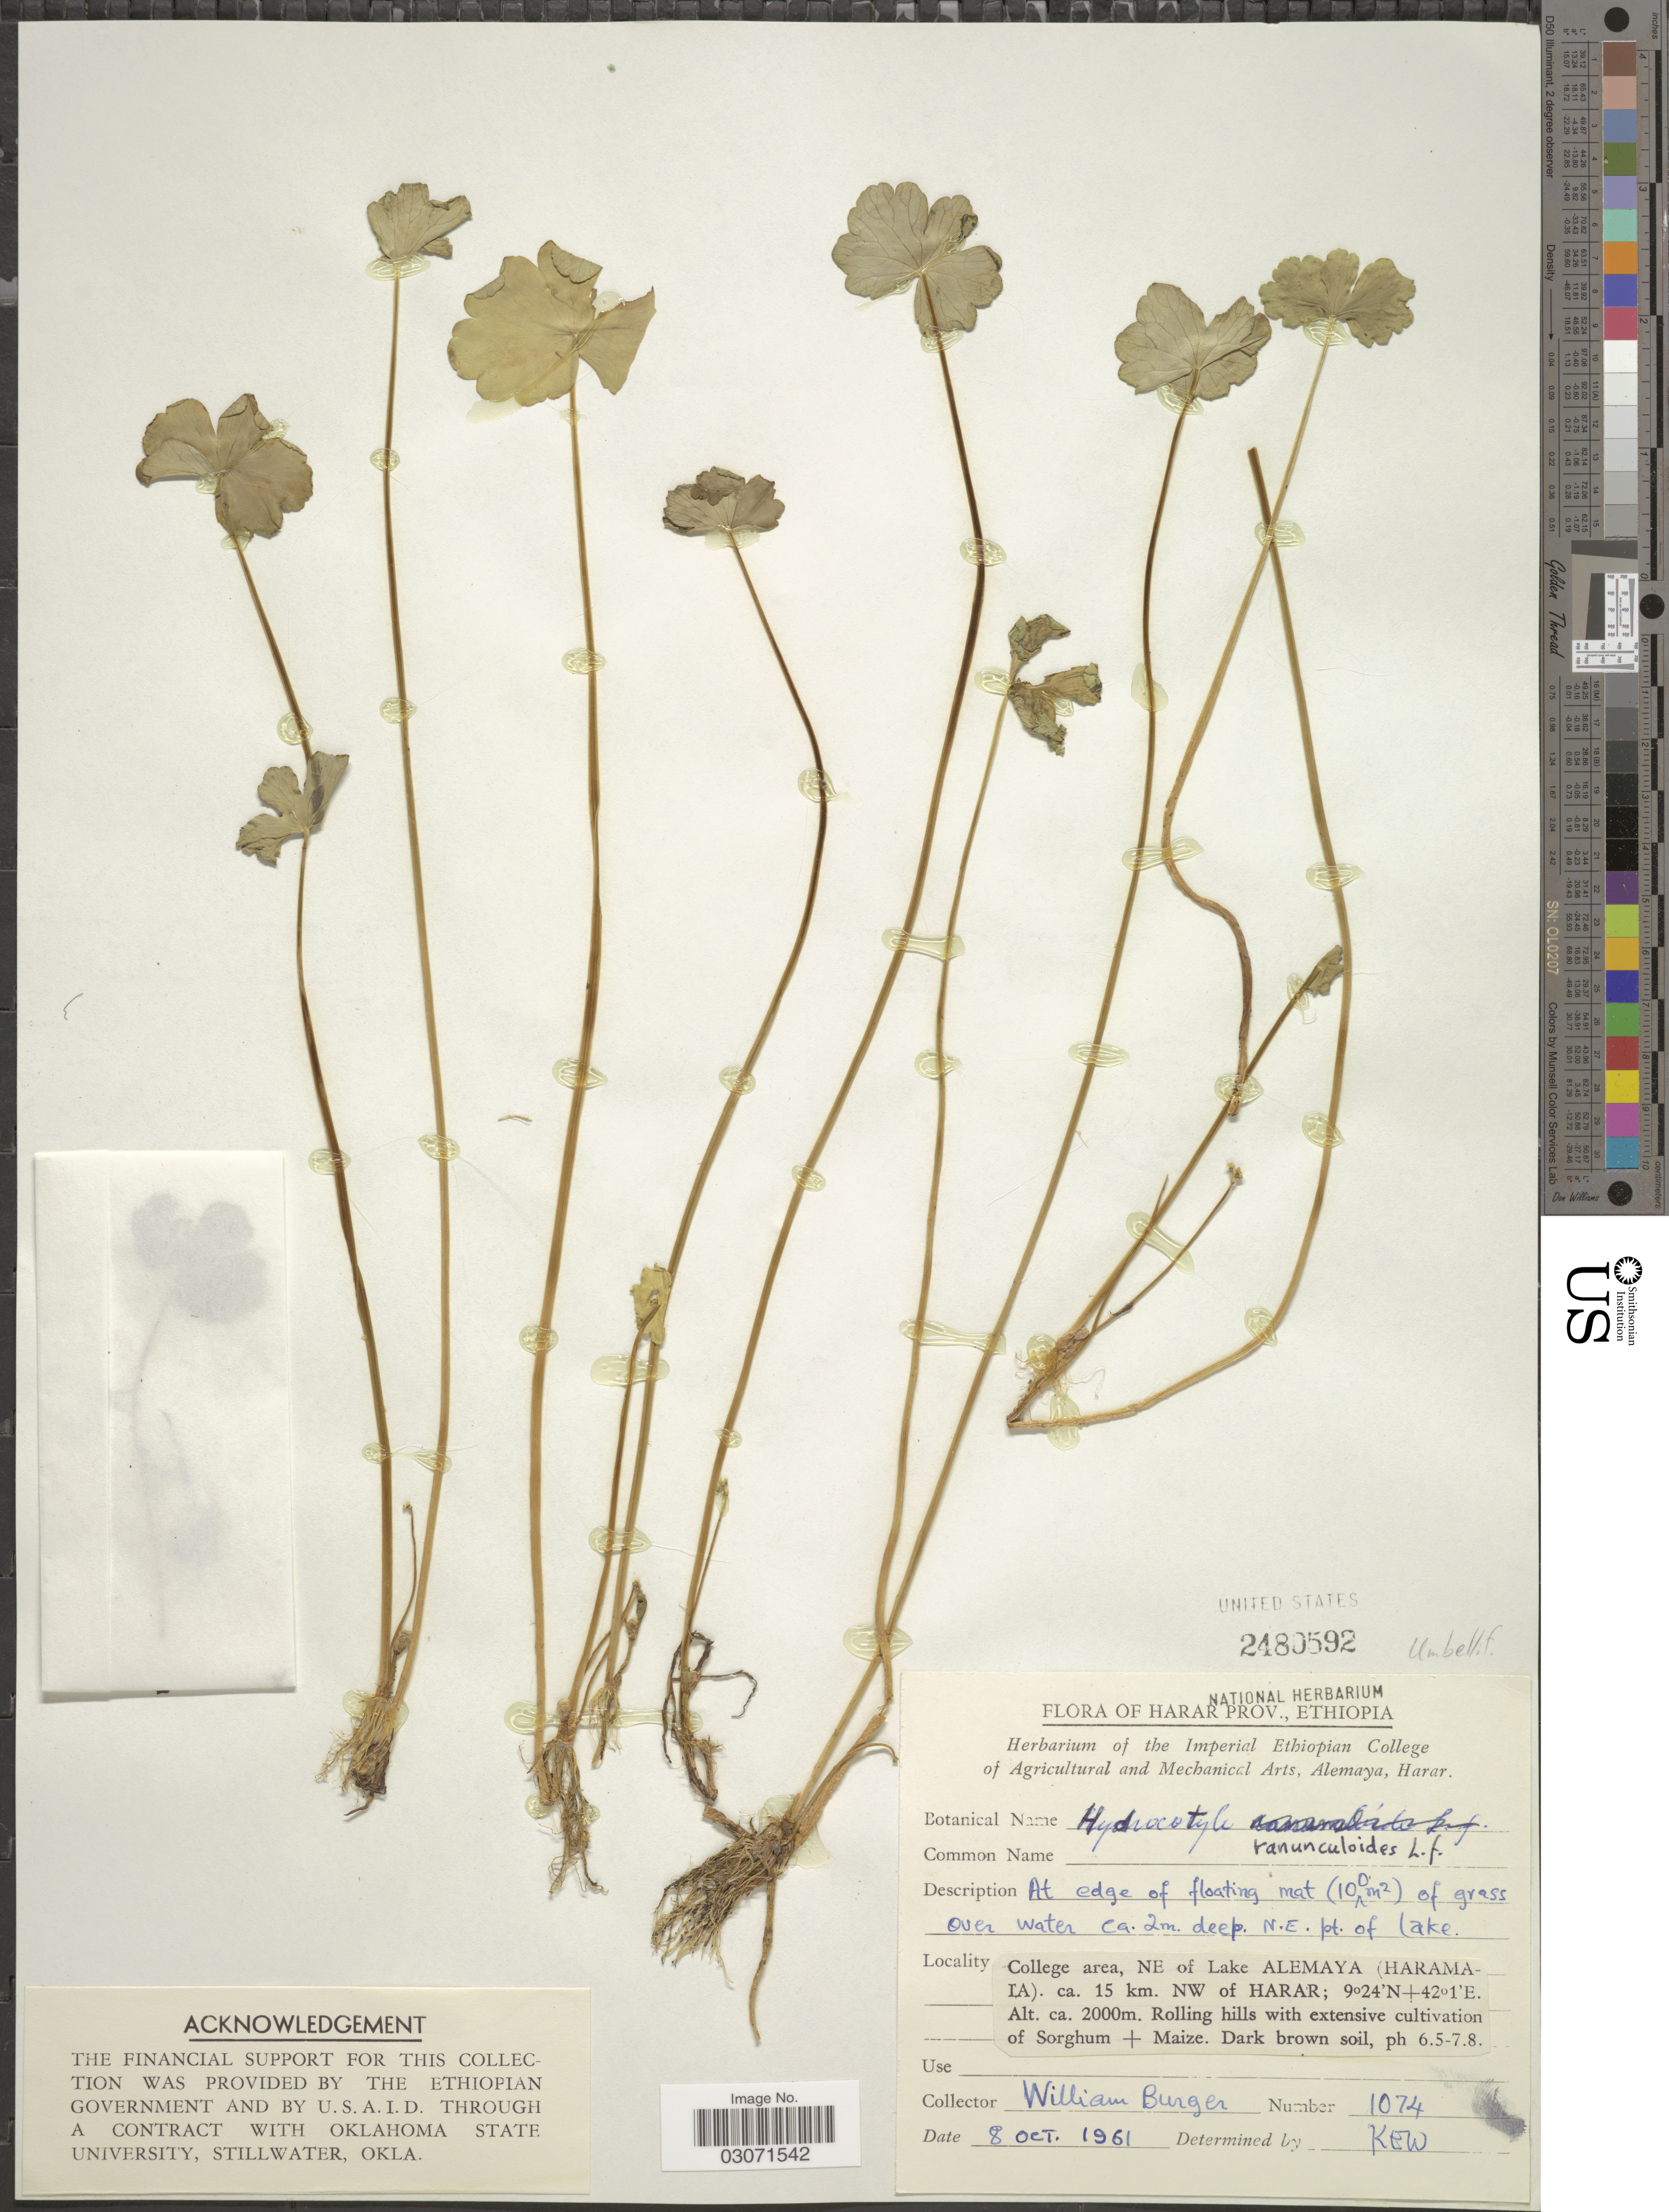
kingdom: Plantae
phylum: Tracheophyta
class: Magnoliopsida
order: Apiales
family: Araliaceae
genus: Hydrocotyle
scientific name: Hydrocotyle ranunculoides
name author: L. f.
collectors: W. Burger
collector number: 1074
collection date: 1961-10-08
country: Ethiopia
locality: Harar Prov. At edge of floating mat (100m²) of grass over water ca. 2 m. deep N.E. pt. of lake. College area, NE of Lake Alemaya (Haramala). ca. 15 km. NW of Harar.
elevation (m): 2000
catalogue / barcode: US 2480592